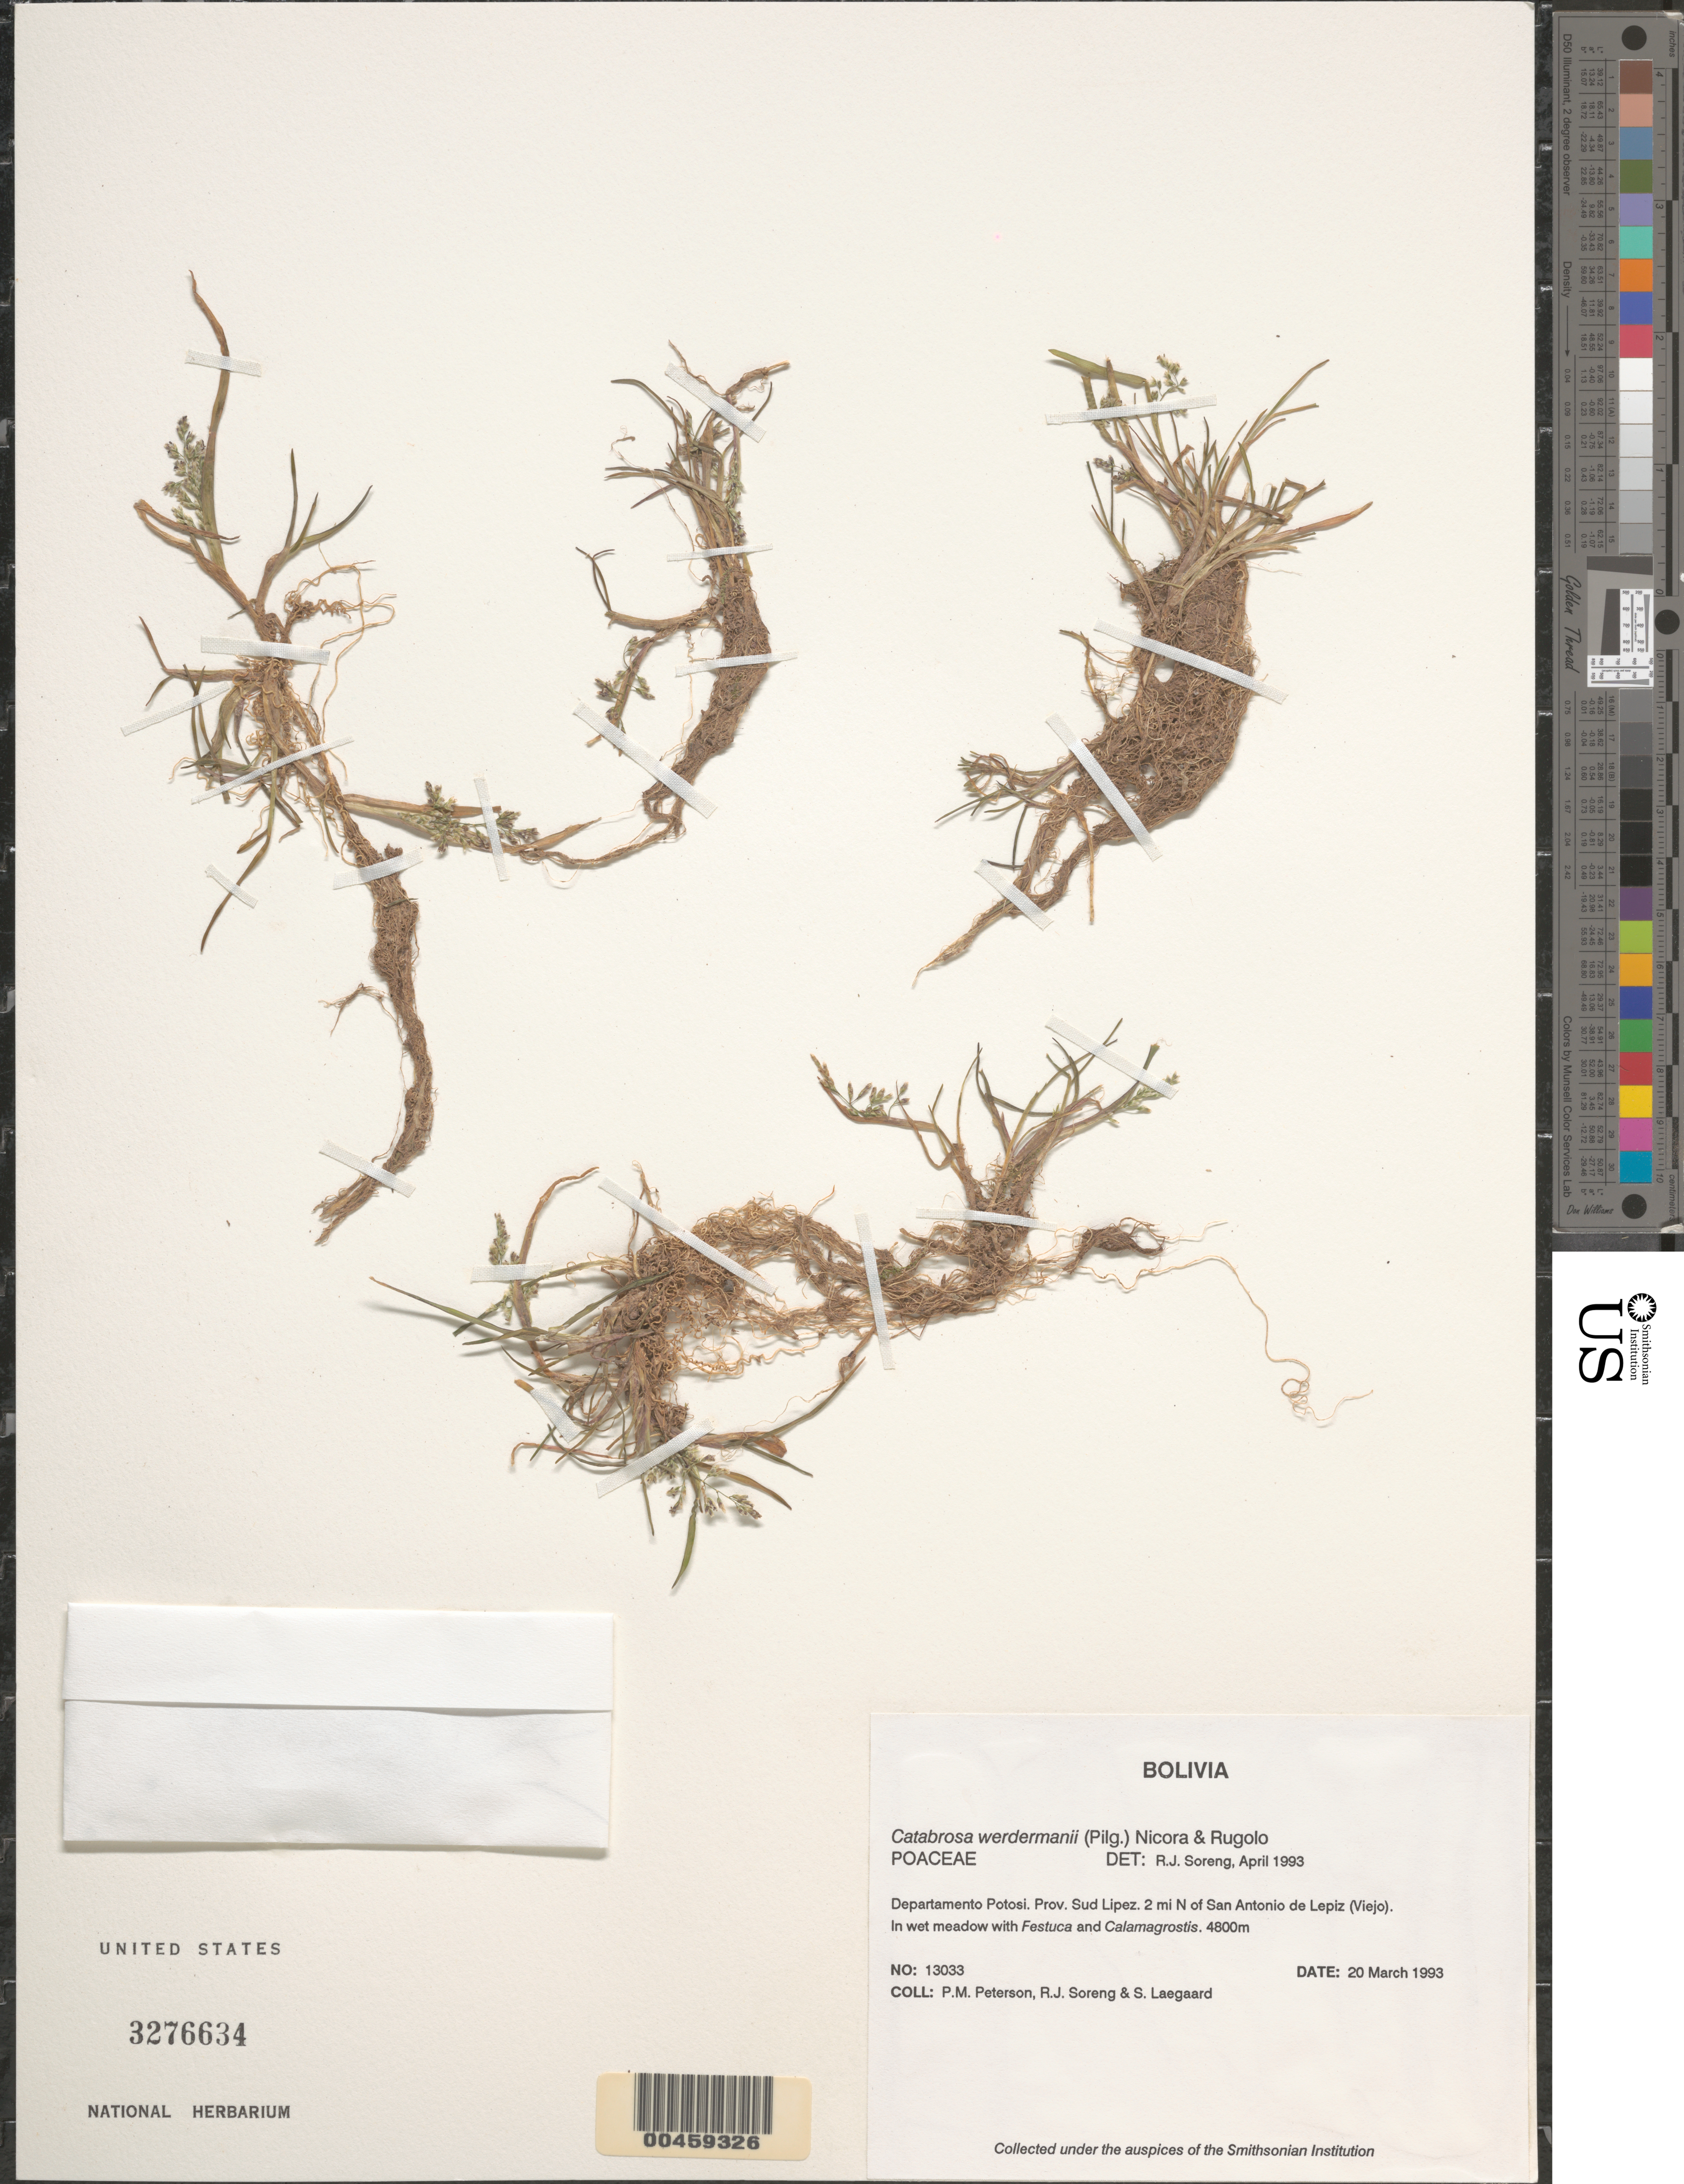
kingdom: Plantae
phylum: Tracheophyta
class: Liliopsida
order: Poales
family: Poaceae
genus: Catabrosa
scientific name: Catabrosa werdermannii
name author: (Pilg.) Nicora & Rúgolo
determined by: Soreng, Robert J., Research Associate (BOT), Smithsonian Institution - National Museum of Natural History (UNITED STATES)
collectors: P. M. Peterson, R. J. Soreng & S. Lægaard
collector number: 13033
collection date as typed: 20 Mar 1993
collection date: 1993-03-20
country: Bolivia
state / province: Potosí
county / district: Sud Lípez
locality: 2 mi N of San Antonia de Lepiz (Viejo).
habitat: In wet meadow with Festuca and Calamagrostis.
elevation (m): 4800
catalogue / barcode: US 3276634